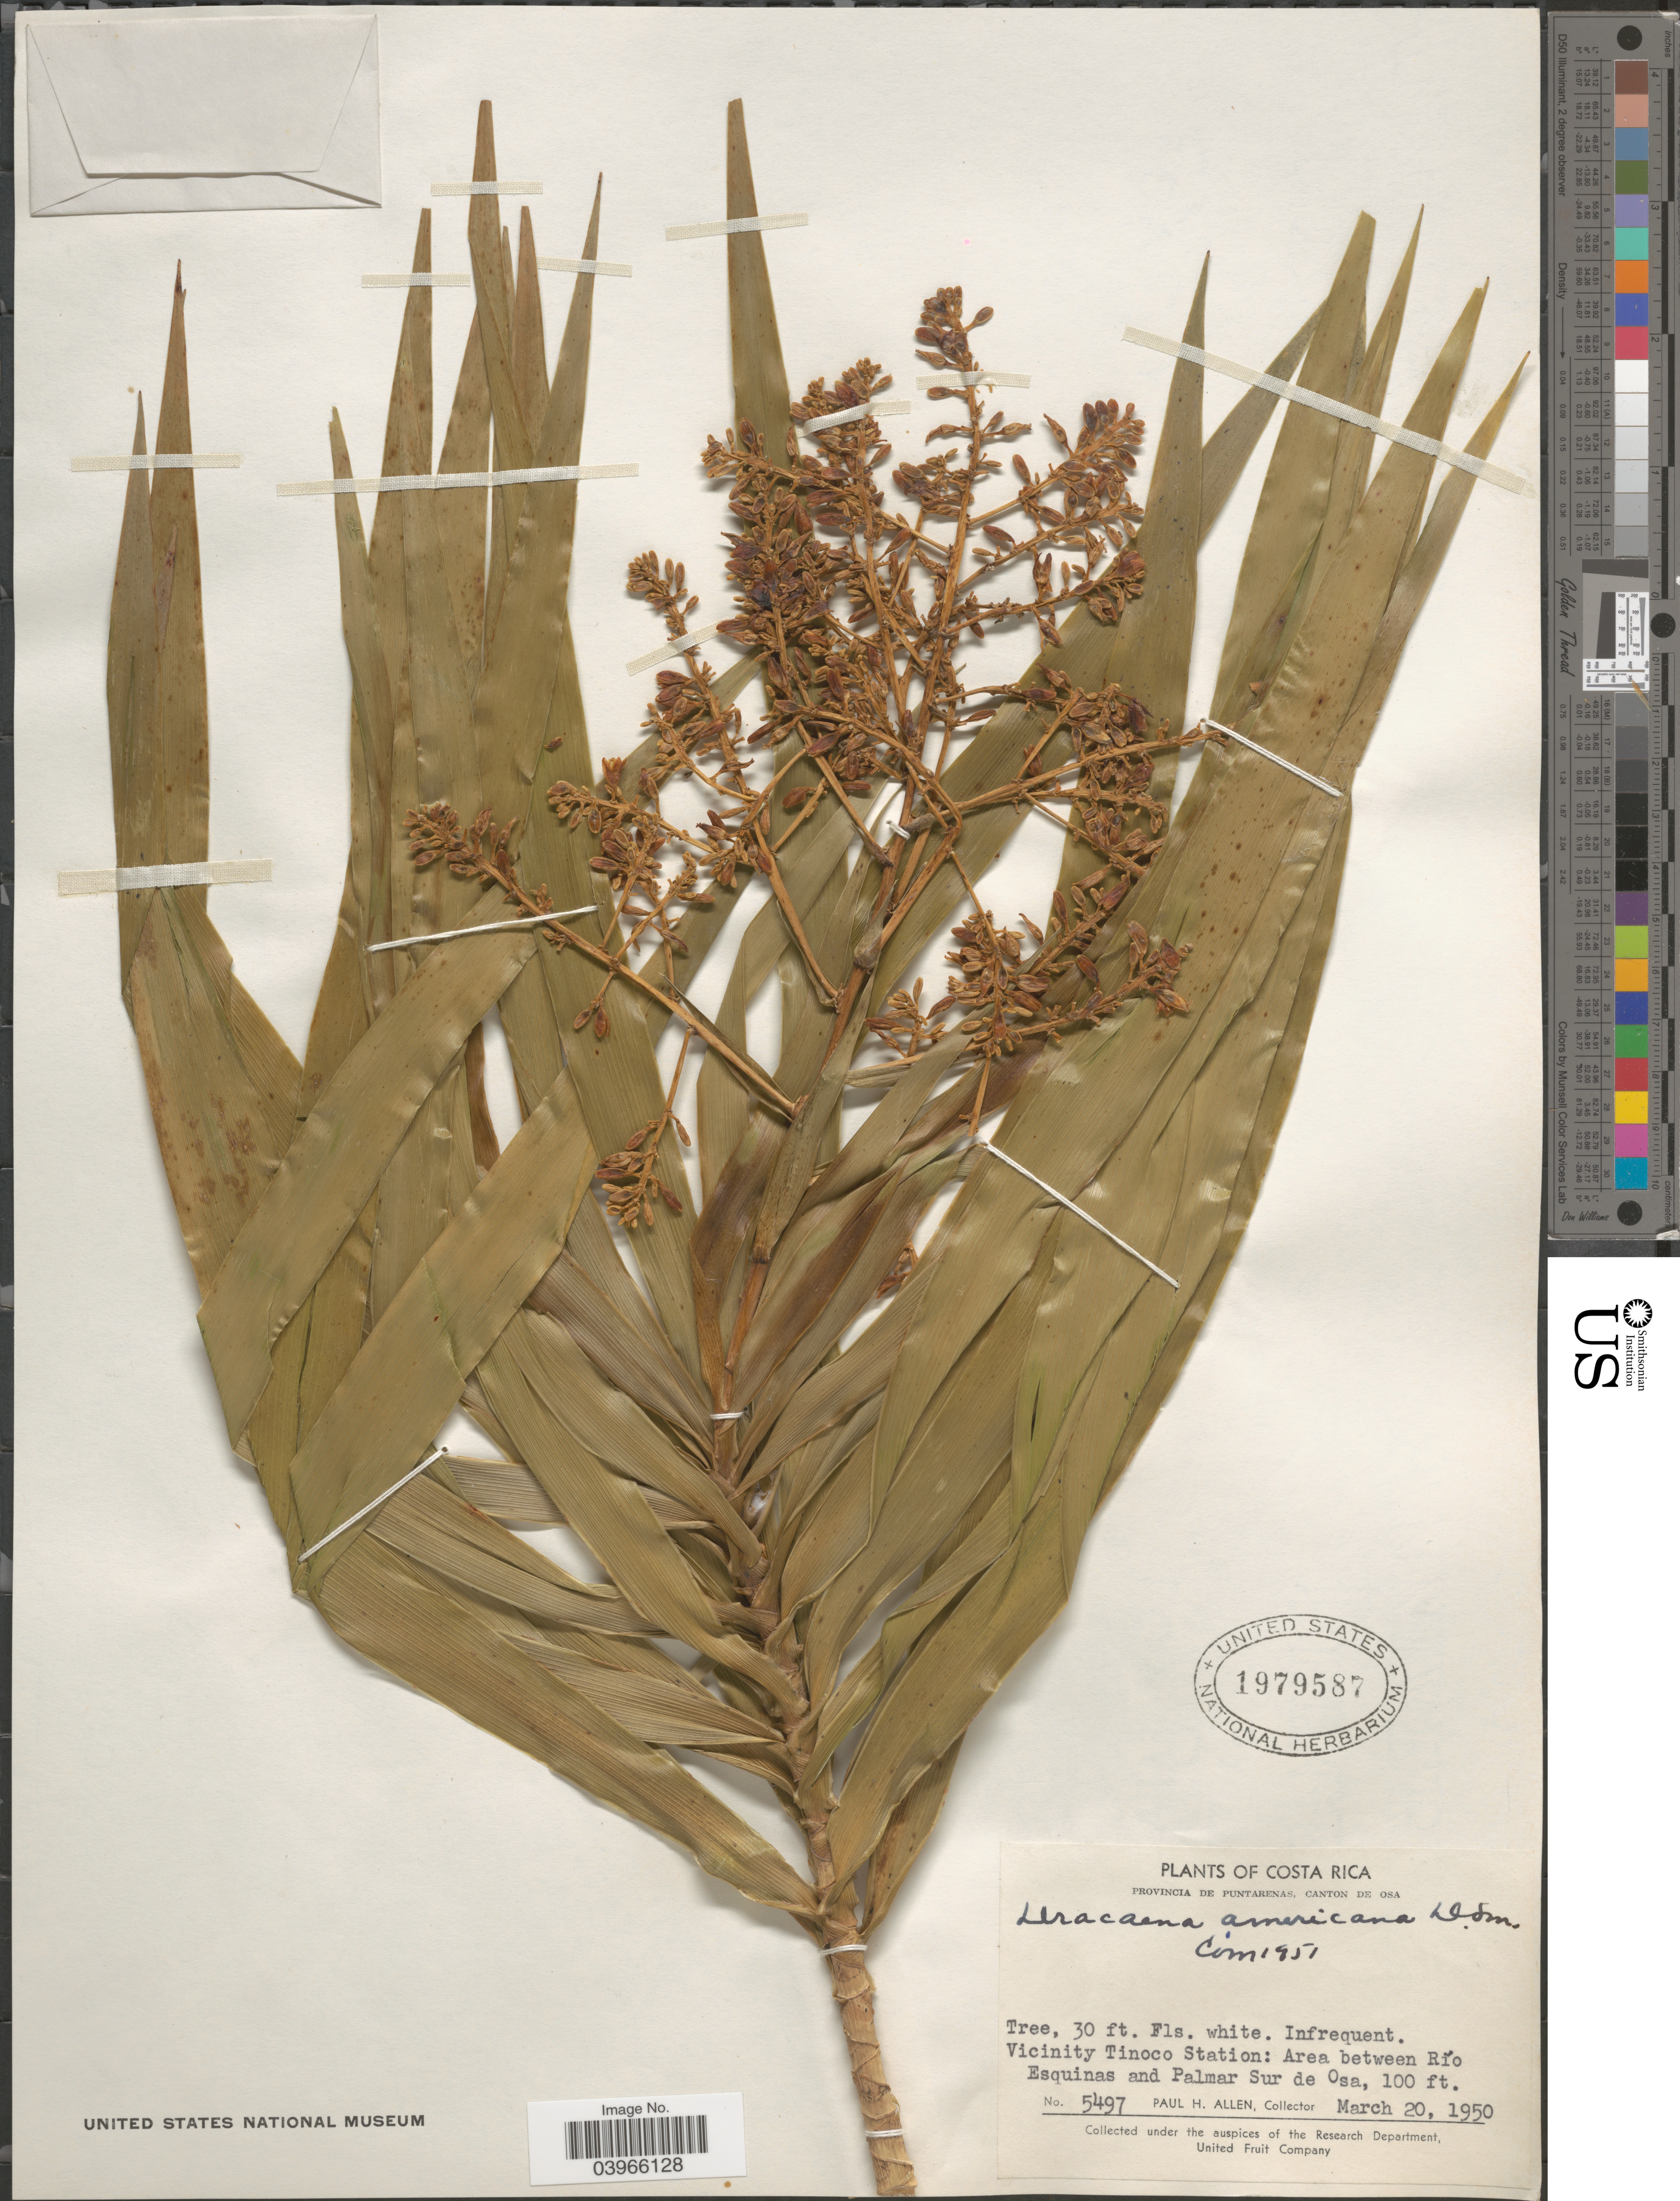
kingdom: Plantae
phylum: Tracheophyta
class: Liliopsida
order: Asparagales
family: Asparagaceae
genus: Dracaena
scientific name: Dracaena americana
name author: Donn. Sm. in Sarg.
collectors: P. H. Allen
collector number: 5497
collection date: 1950-03-20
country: Costa Rica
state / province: Puntarenas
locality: Canton de Osa. Vicinity Tinoco Station: Area between Río Esquinas and Palmar Sur de Osa.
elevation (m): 30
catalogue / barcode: US 1979587